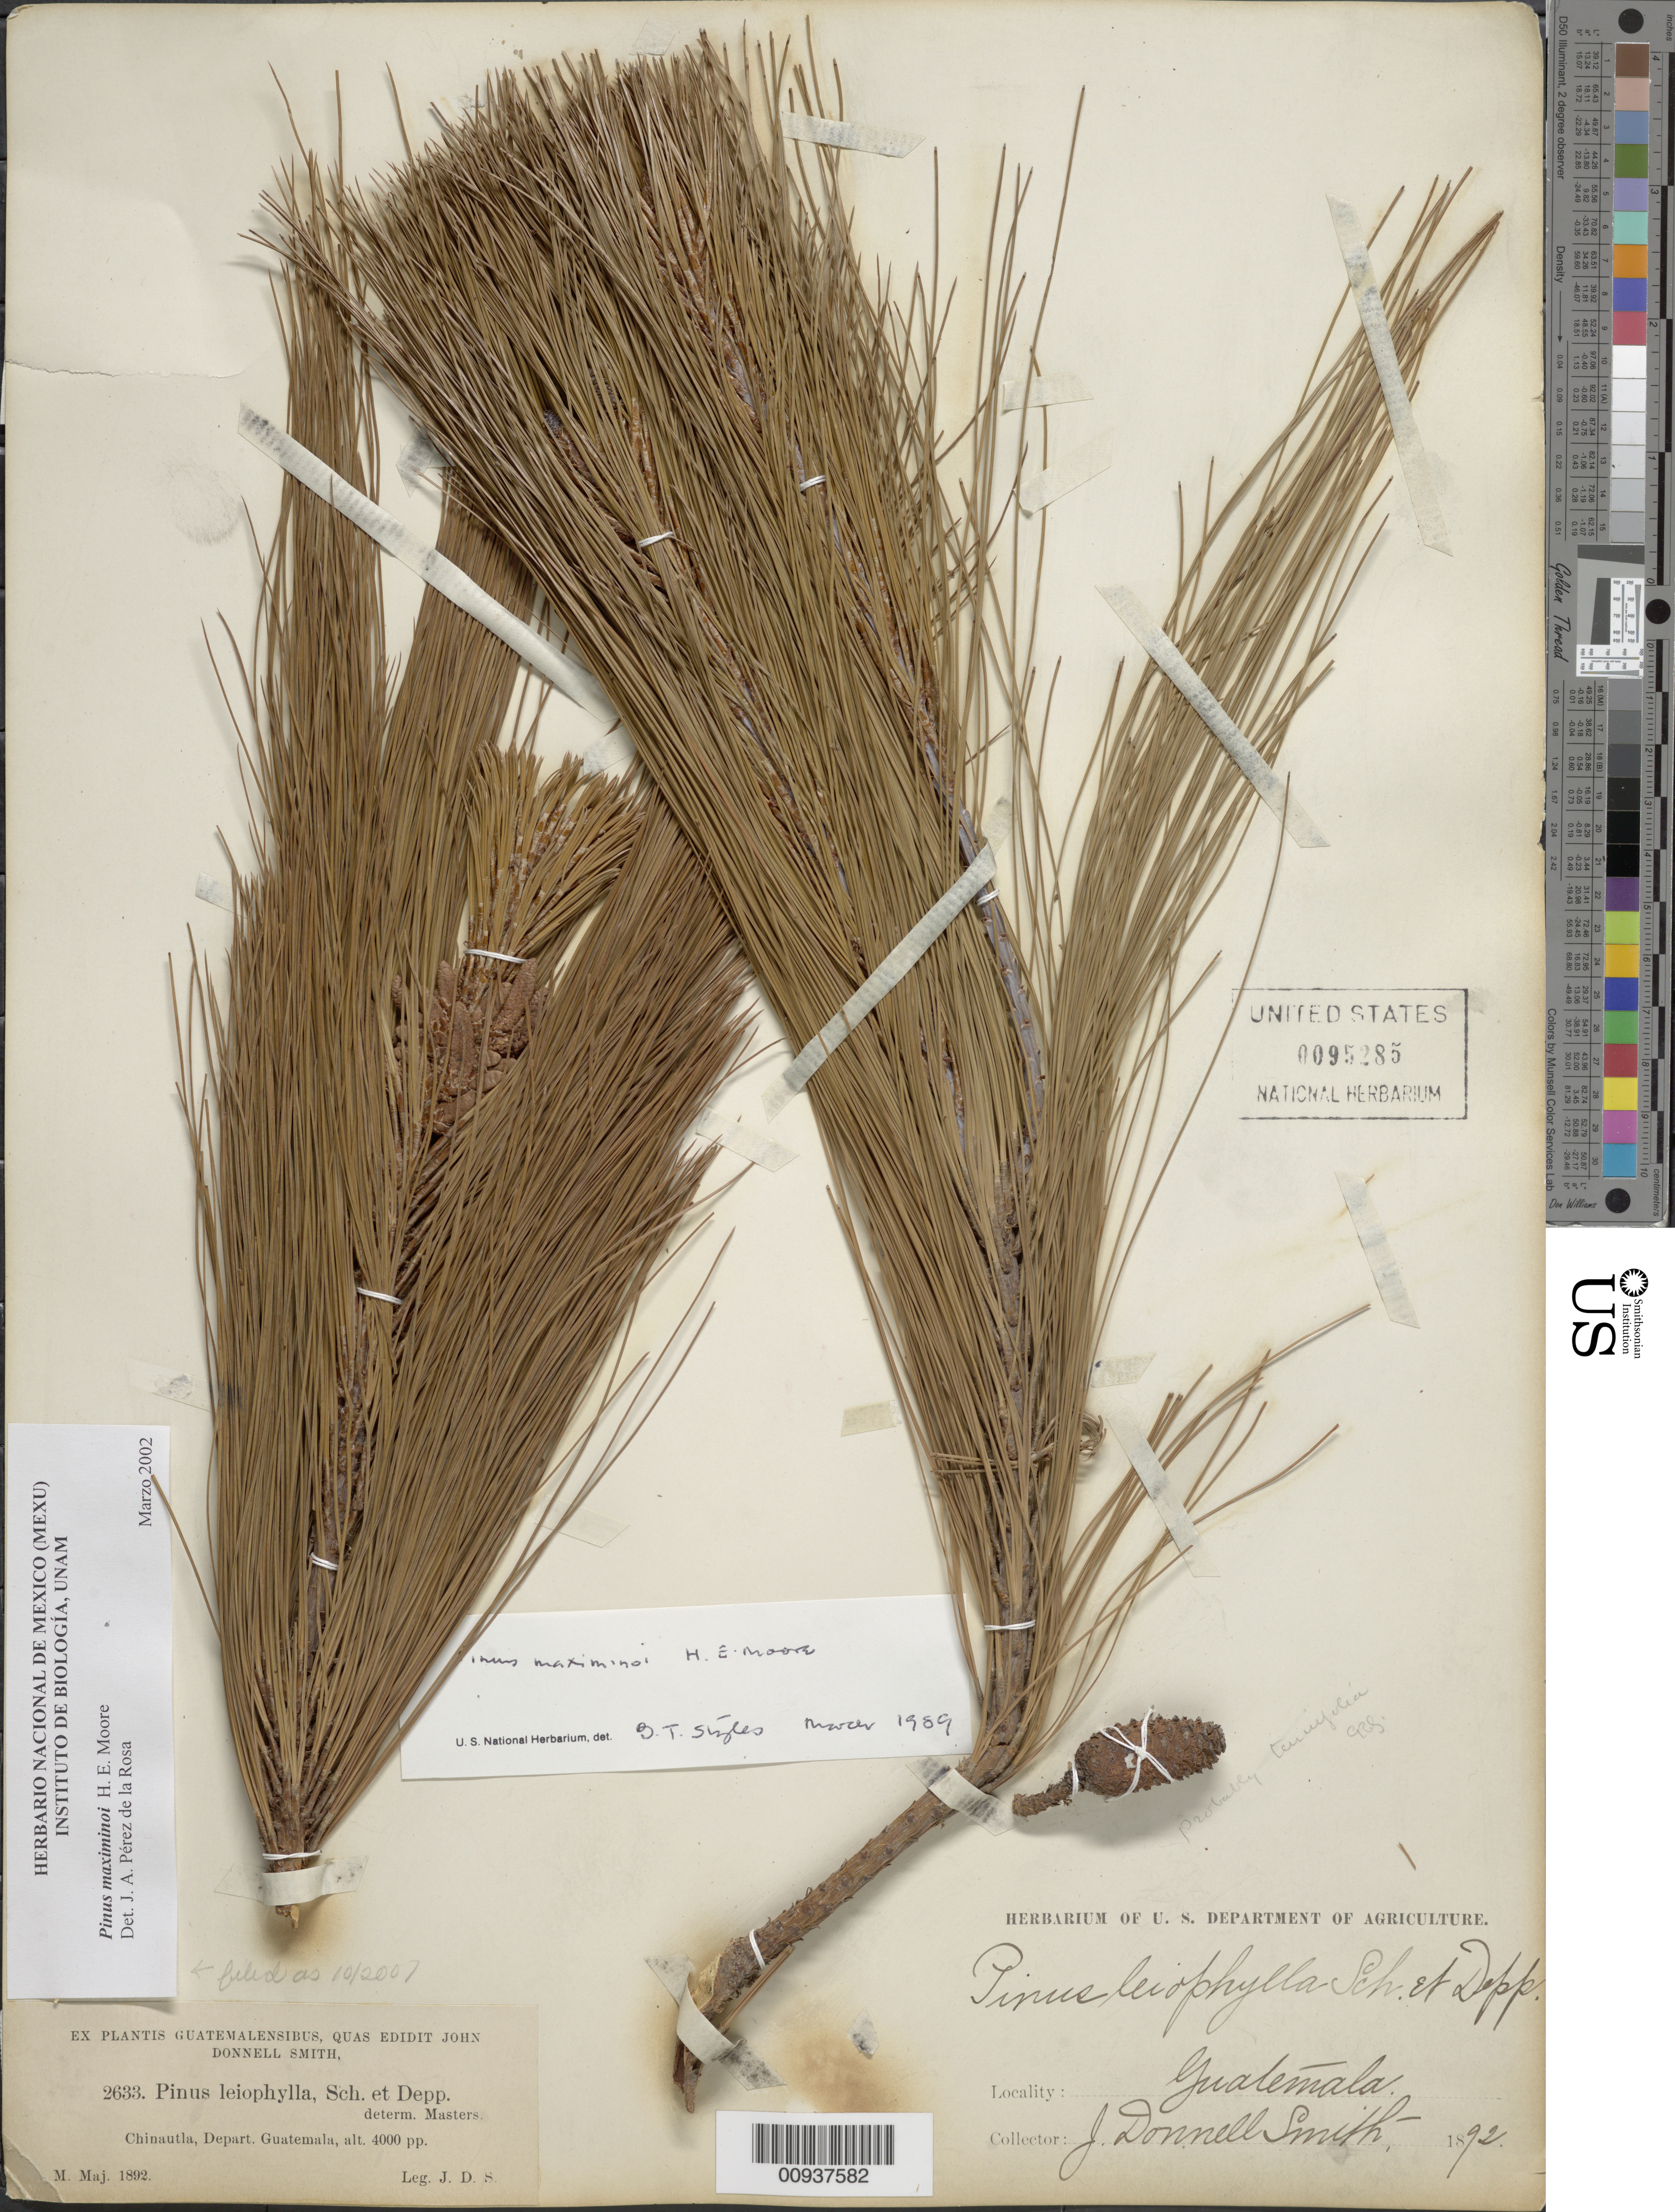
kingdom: Plantae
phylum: Tracheophyta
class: Pinopsida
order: Pinales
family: Pinaceae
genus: Pinus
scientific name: Pinus maximinoi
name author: H.E. Moore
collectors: J. Donnell Smith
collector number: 2633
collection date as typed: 1892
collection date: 1892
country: Guatemala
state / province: Guatemala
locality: Chinautla.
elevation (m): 1219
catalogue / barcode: US 95285